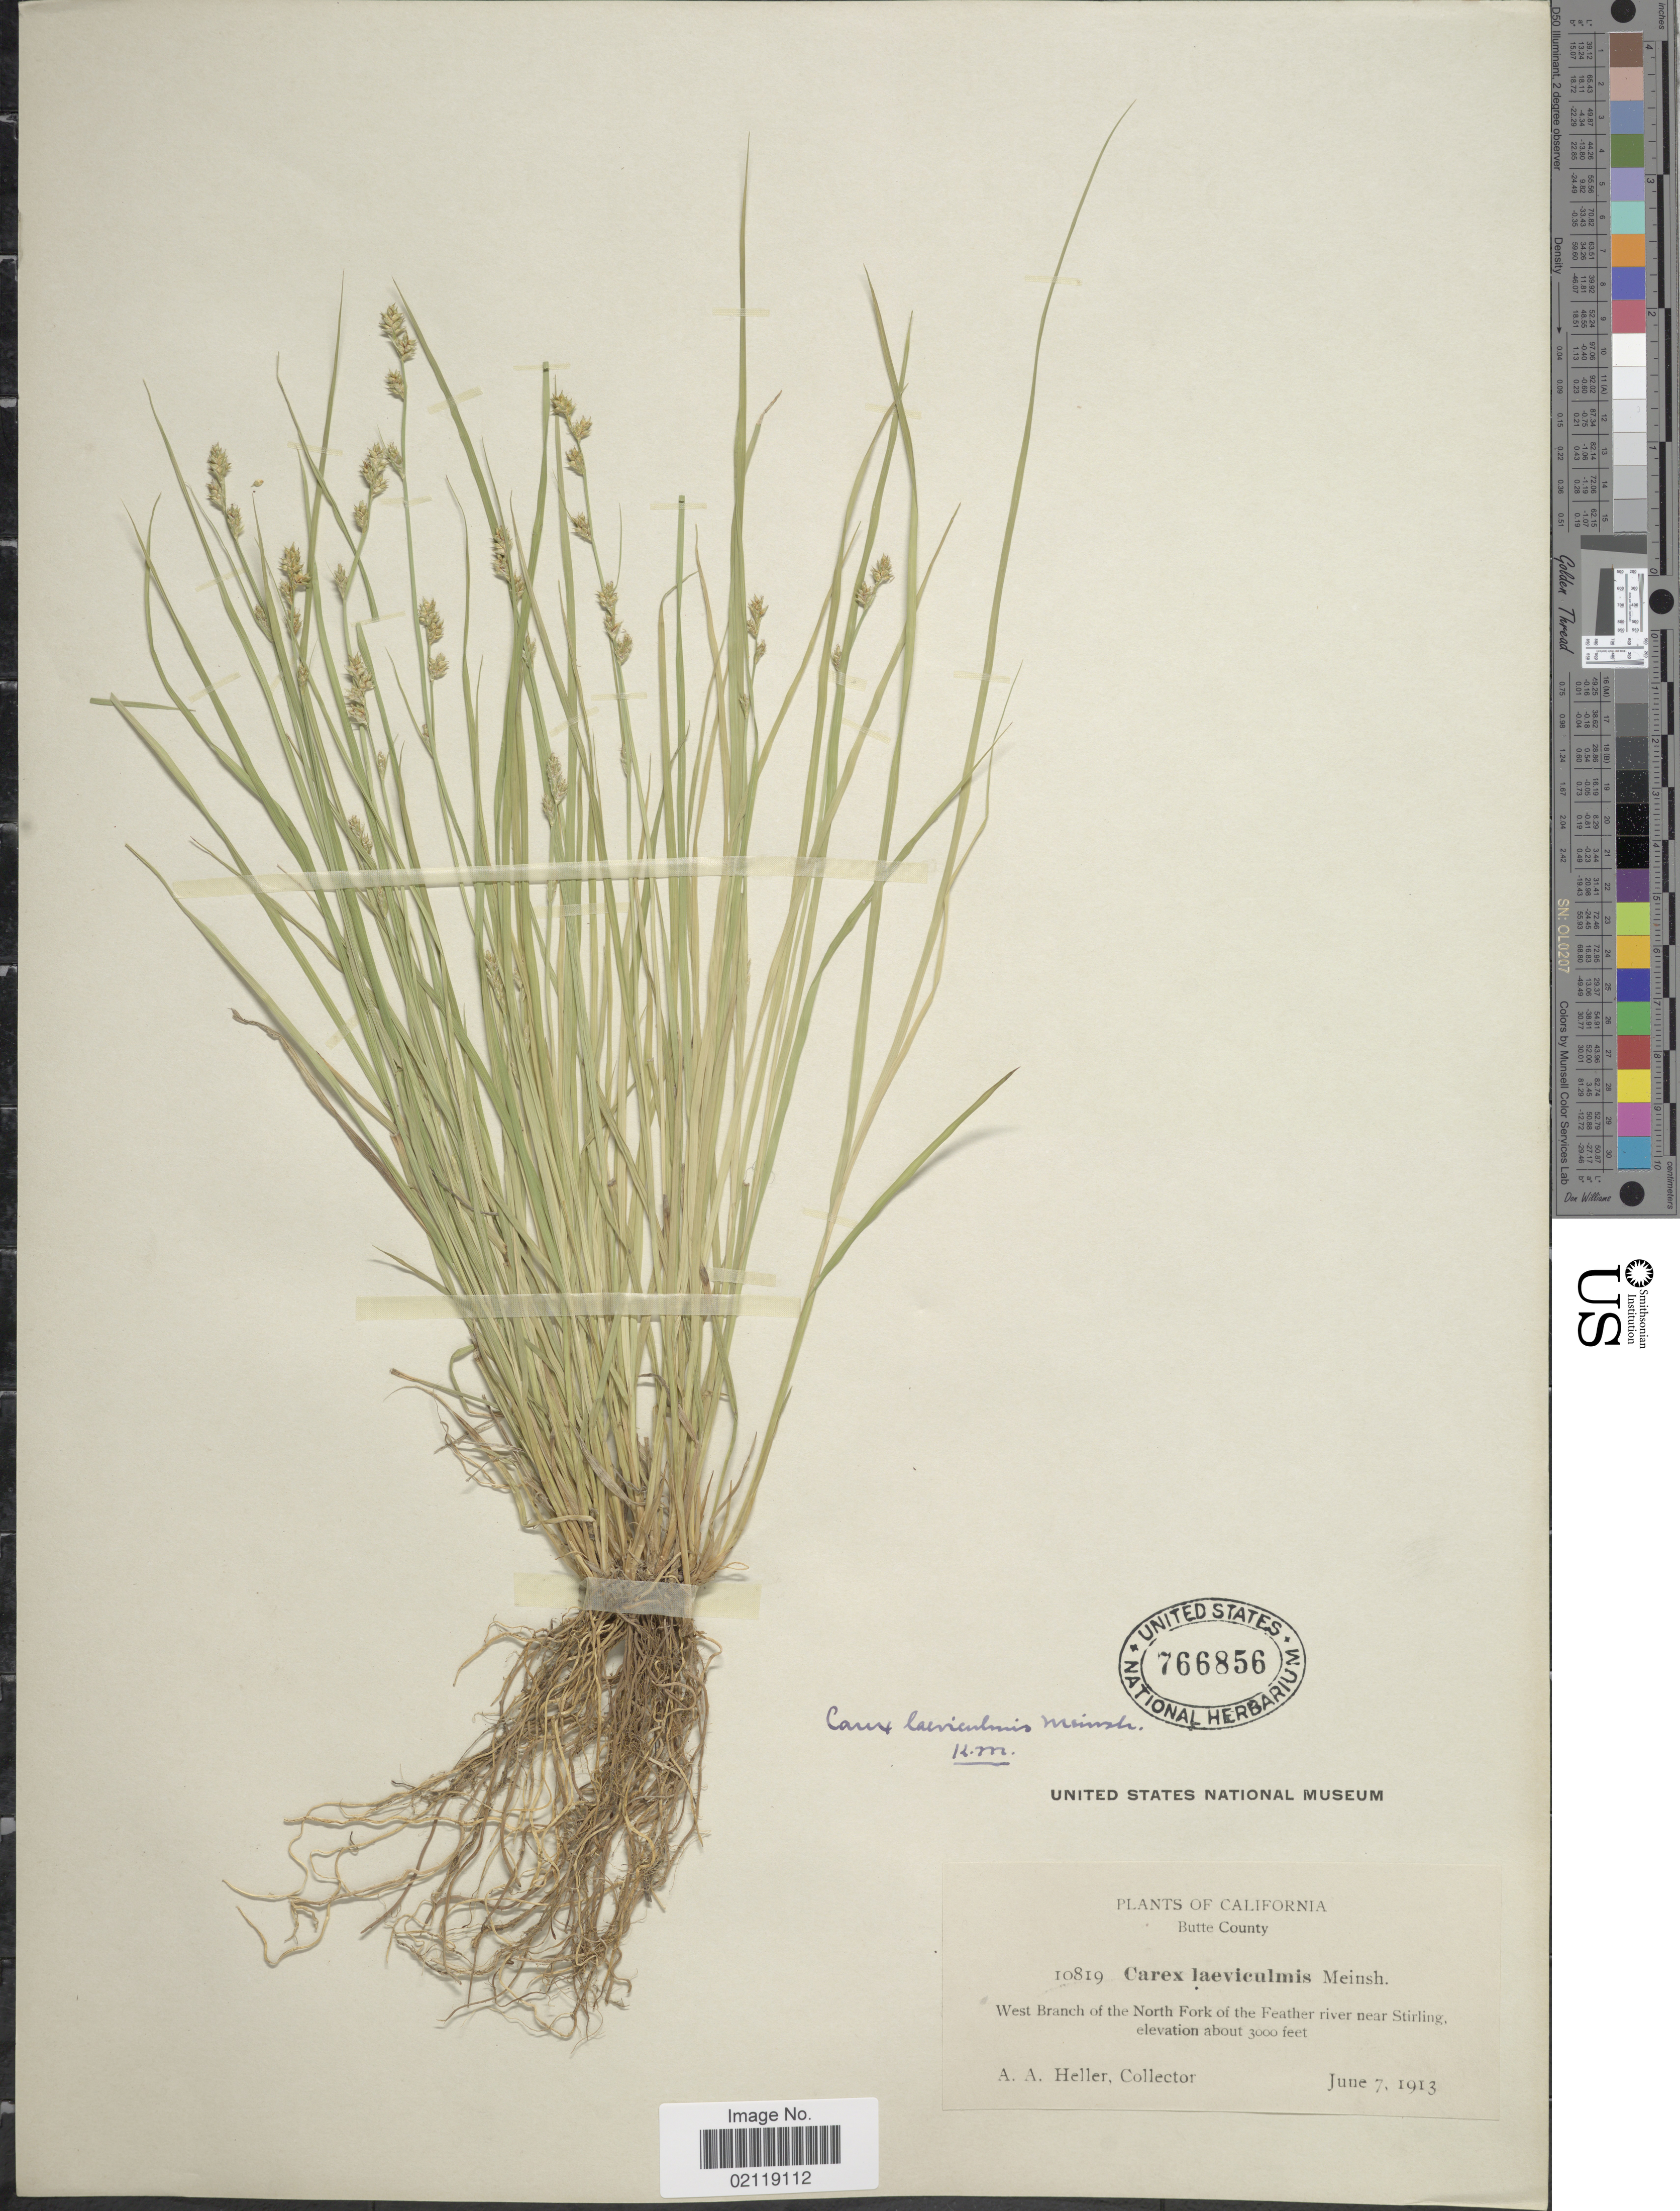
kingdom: Plantae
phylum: Tracheophyta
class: Liliopsida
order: Poales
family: Cyperaceae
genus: Carex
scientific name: Carex laeviculmis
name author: Meinsh.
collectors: A. A. Heller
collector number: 10819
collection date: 1913-06-07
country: United States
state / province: California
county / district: Butte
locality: Butte County. West branch of the North Fork of the Feather river near Stirling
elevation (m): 914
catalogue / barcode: US 766856